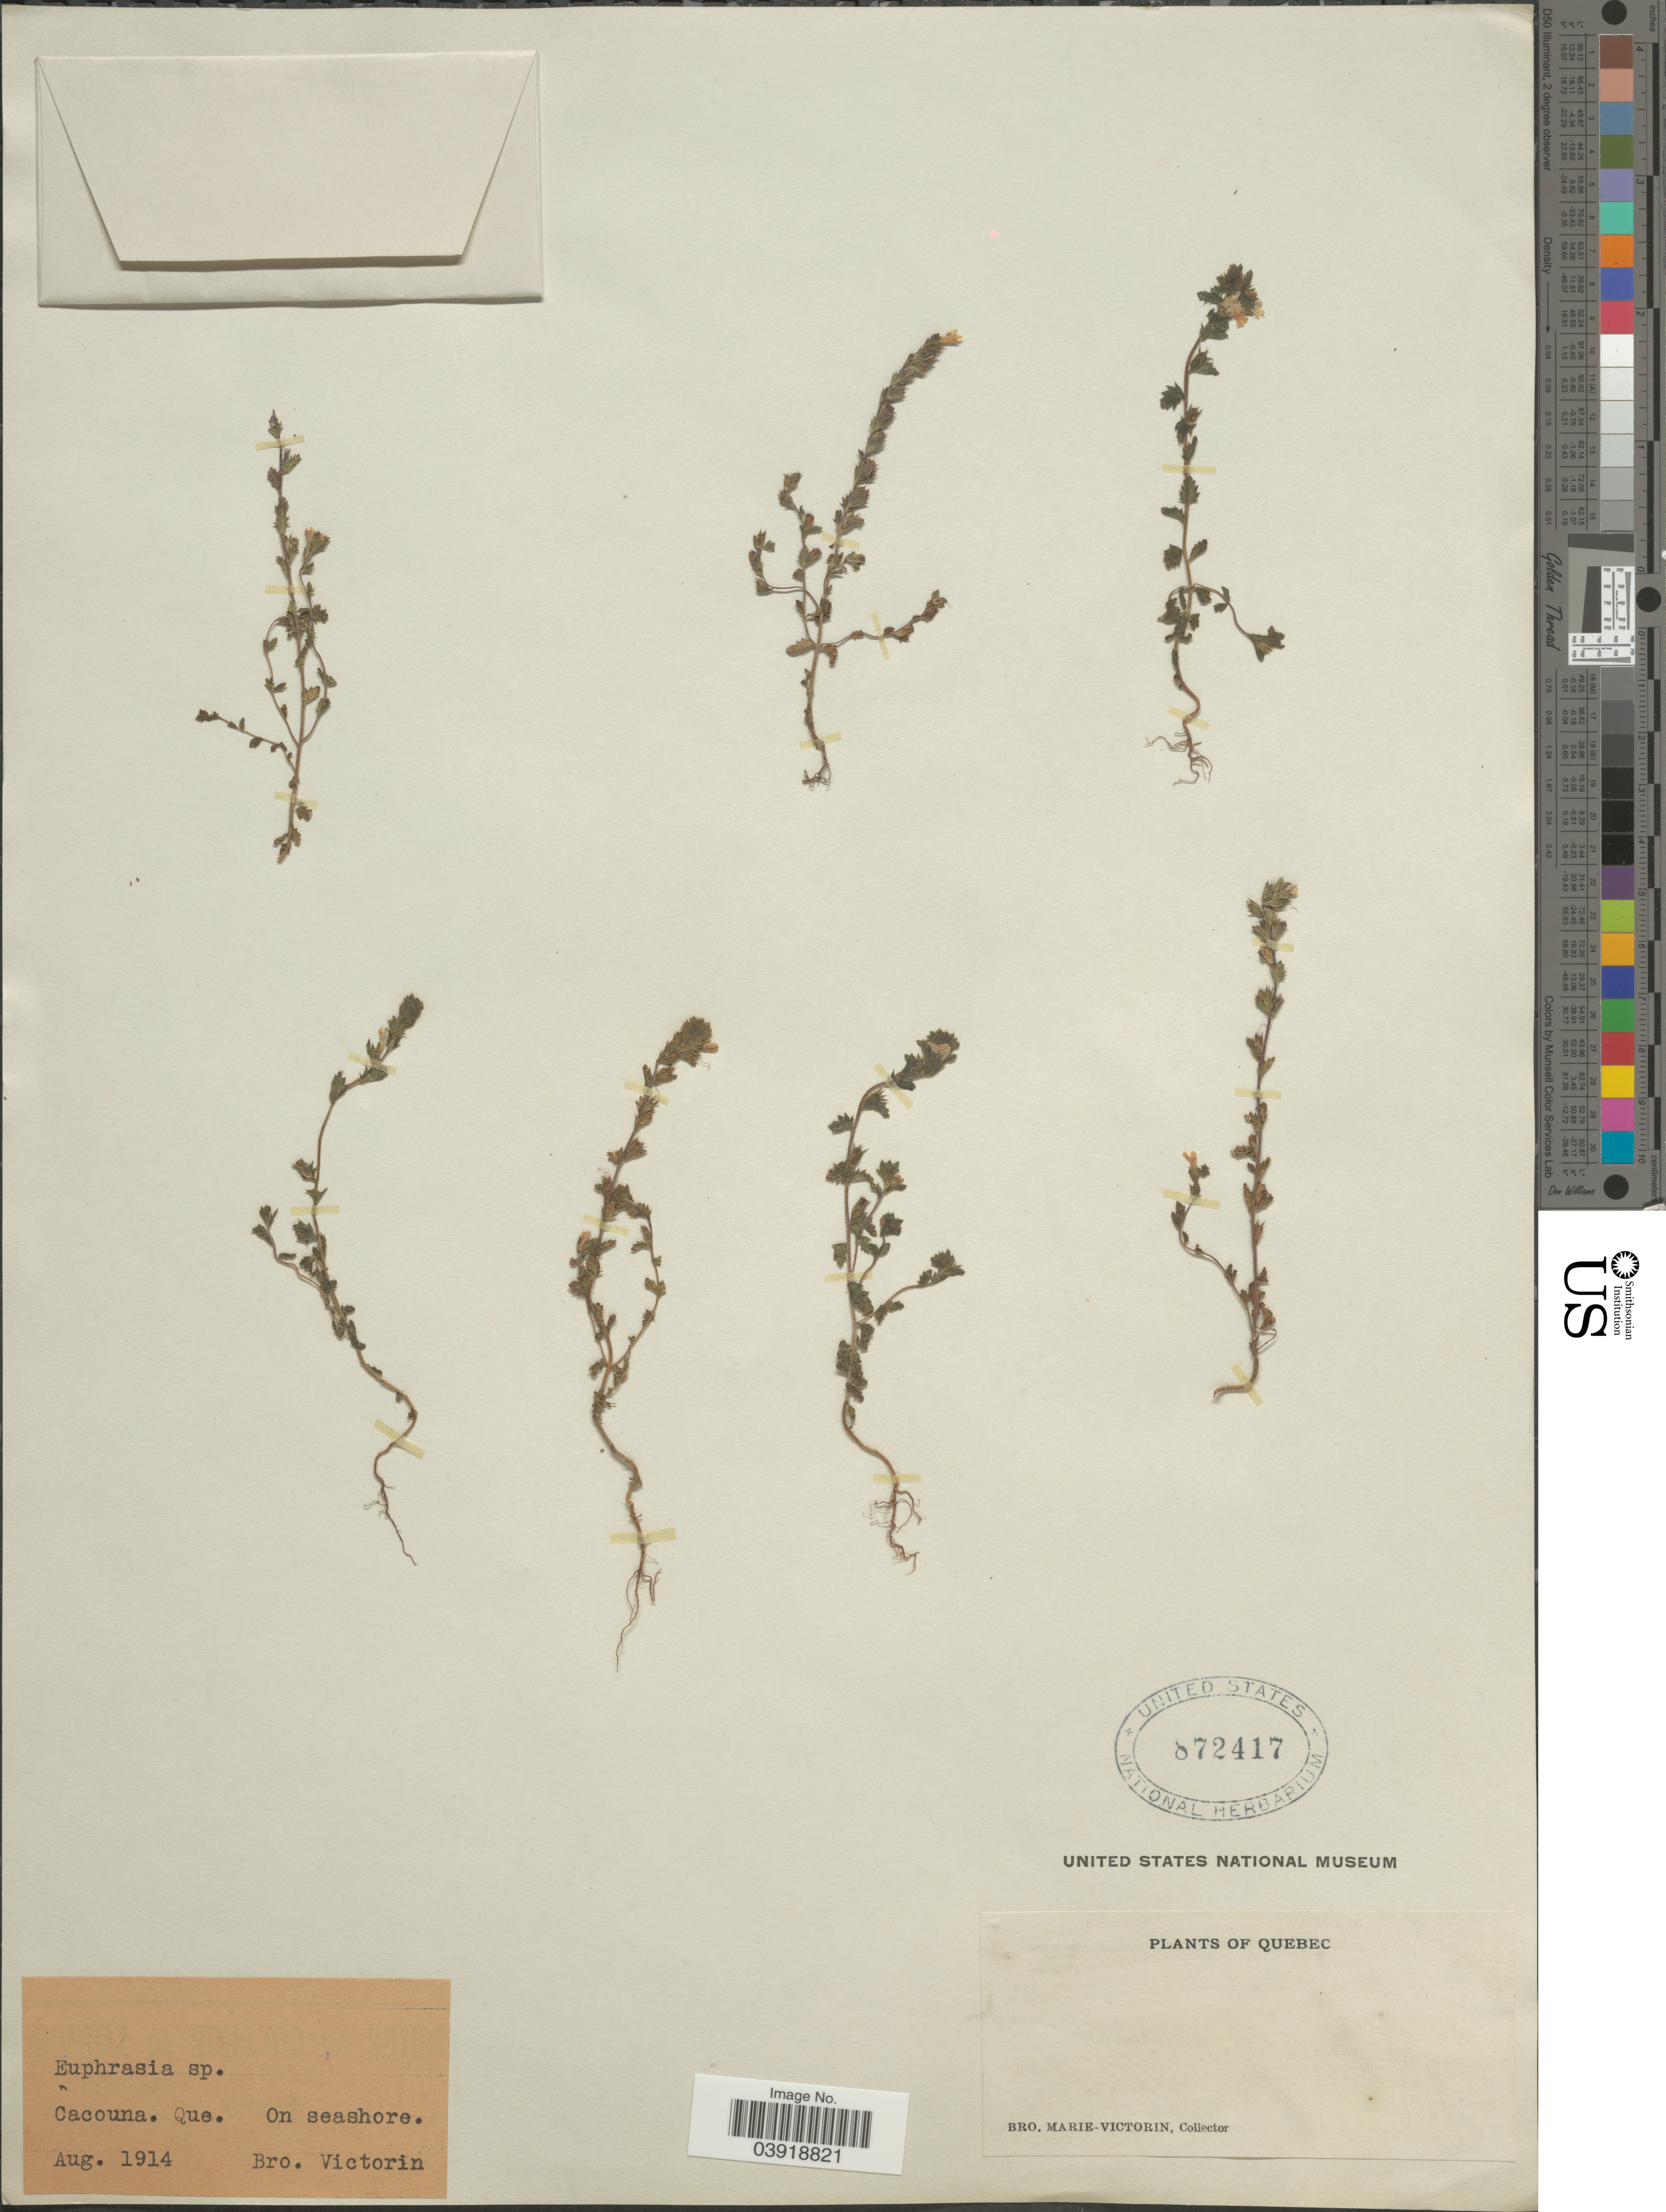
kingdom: Plantae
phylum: Tracheophyta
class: Magnoliopsida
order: Lamiales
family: Orobanchaceae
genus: Euphrasia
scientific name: Euphrasia officinalis var. tatarica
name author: Benth.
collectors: Fr. Marie-Victorin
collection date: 1914-08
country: Canada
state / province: Quebec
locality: Cacouna. Que. On seashore.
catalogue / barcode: US 872417